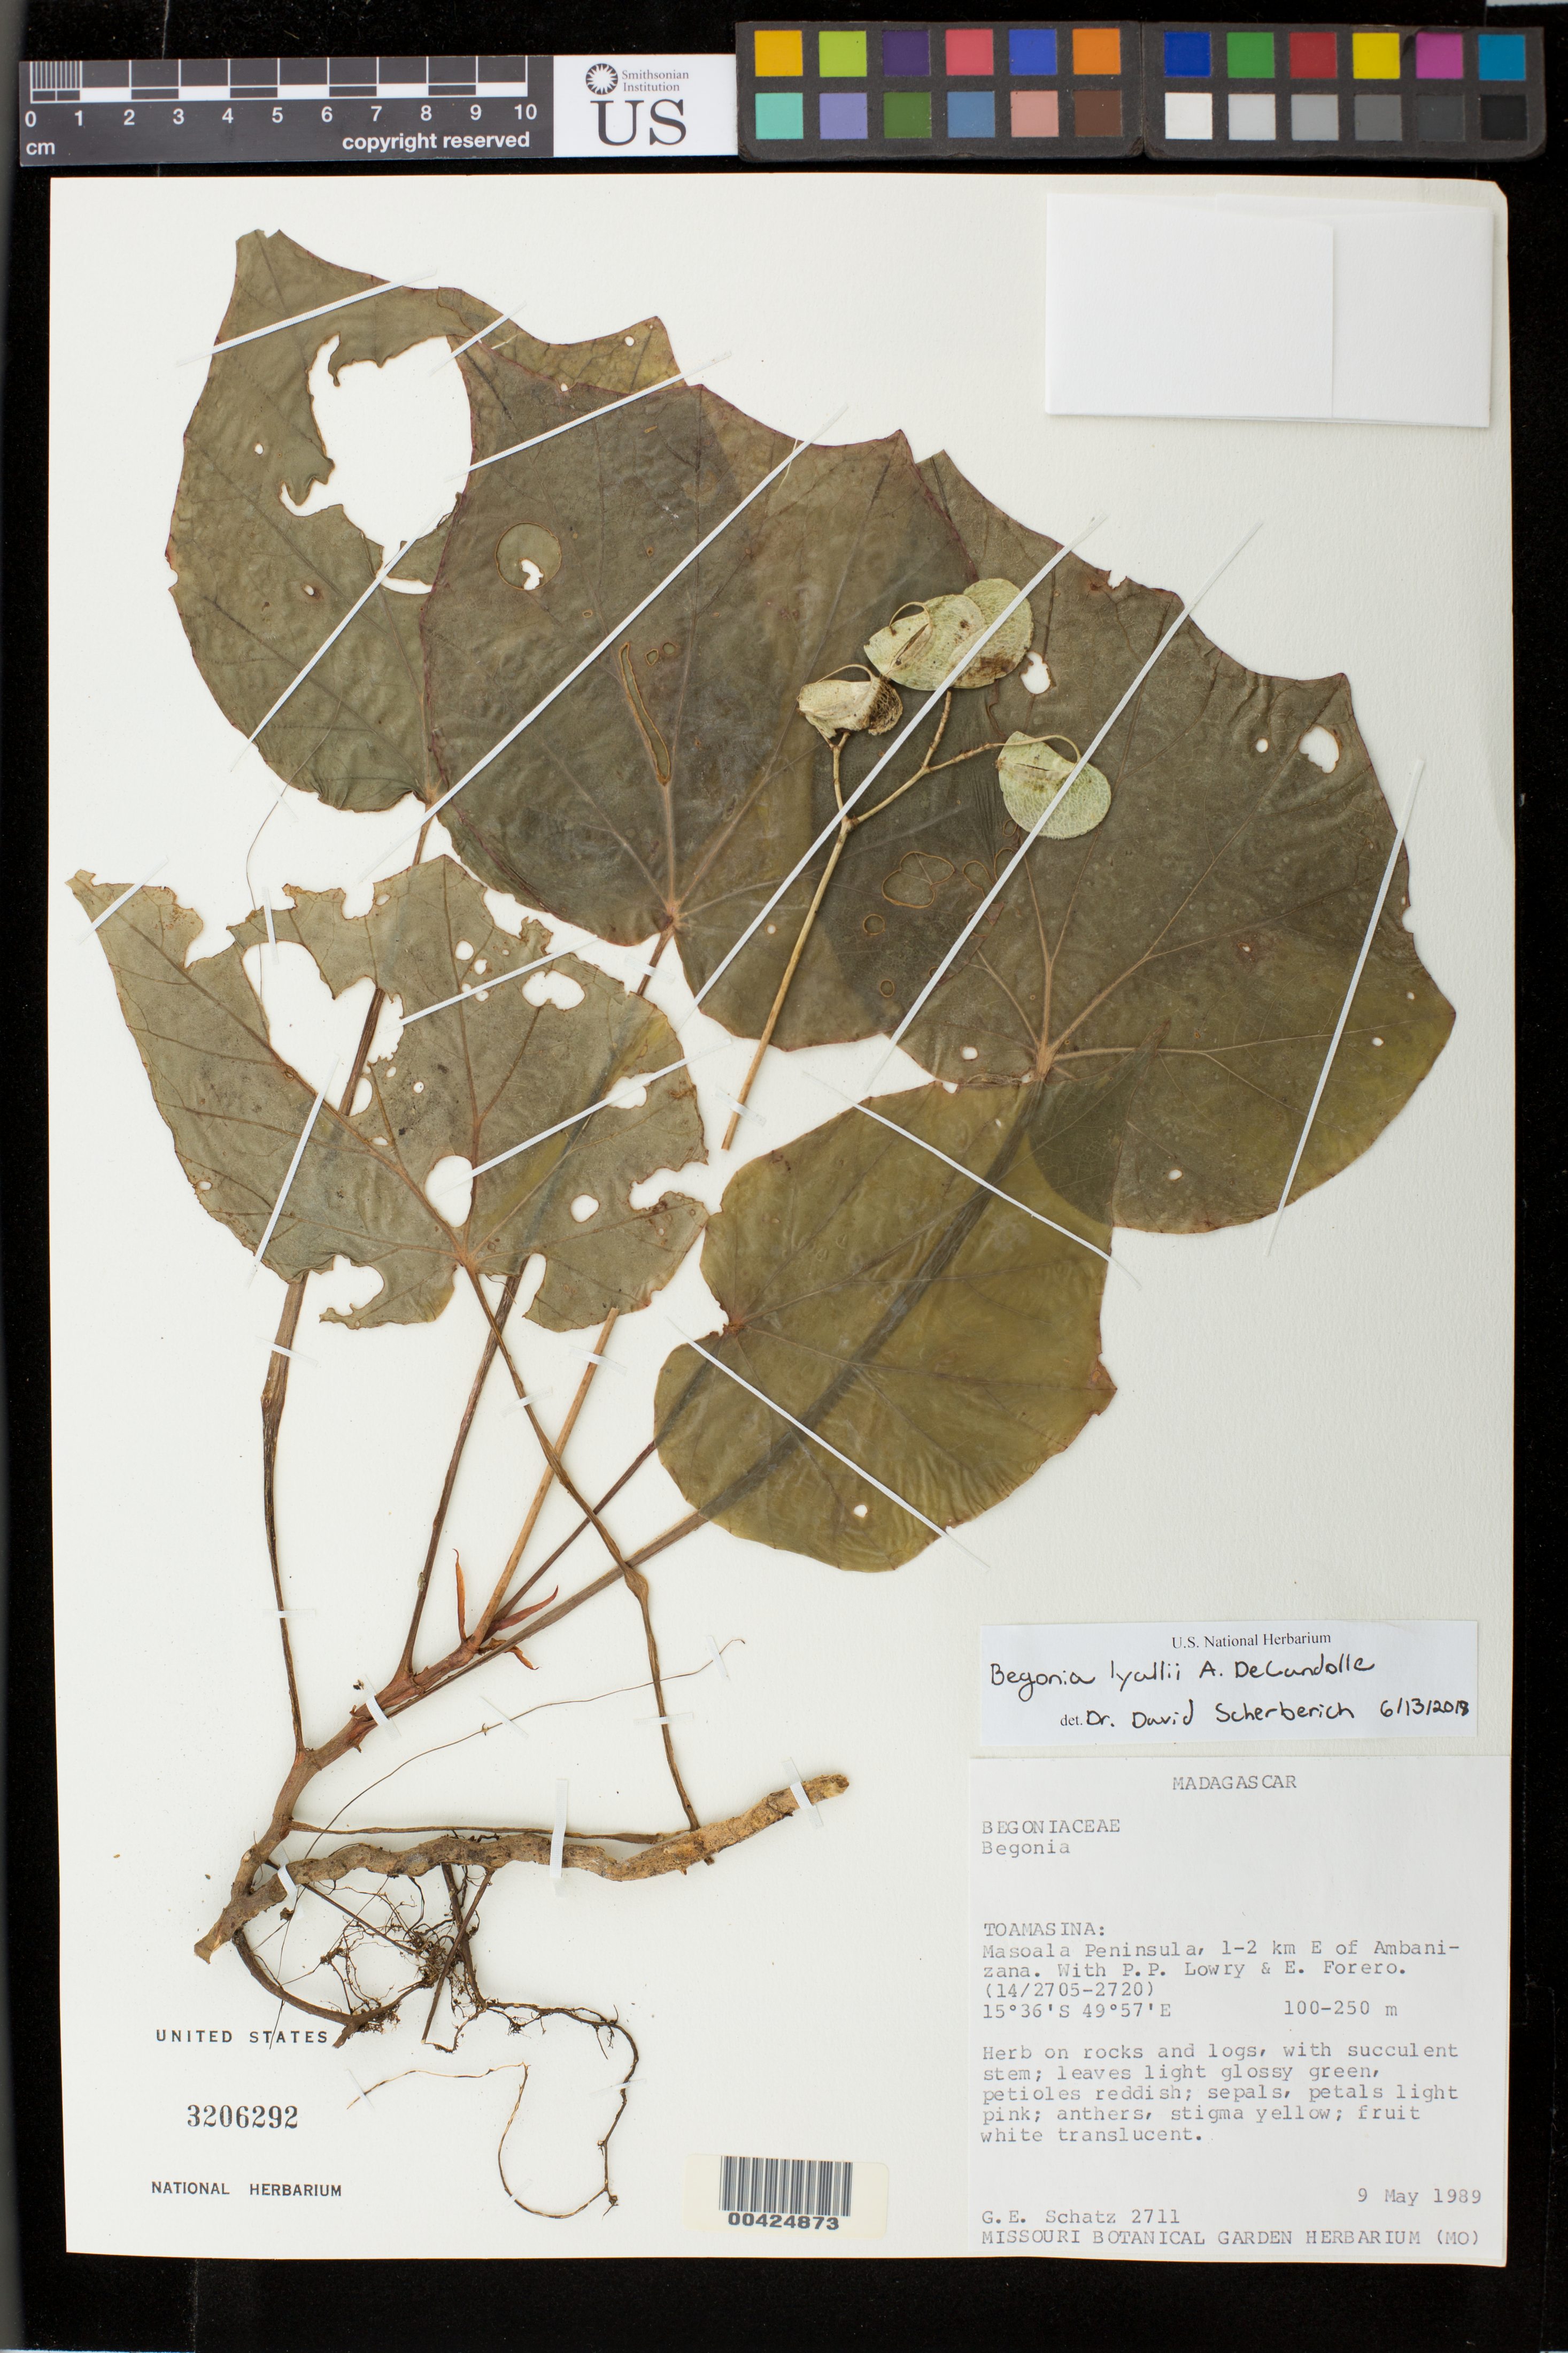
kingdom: Plantae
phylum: Tracheophyta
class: Magnoliopsida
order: Cucurbitales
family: Begoniaceae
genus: Begonia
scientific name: Begonia lyallii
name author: Aug. DC.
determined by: Scherberich, David, International Institute of Entomology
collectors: G. Schatz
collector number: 2711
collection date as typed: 09 May 1982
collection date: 1982-05-09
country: Madagascar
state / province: Analanjirofo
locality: Toamasina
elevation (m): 100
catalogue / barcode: US 3206292